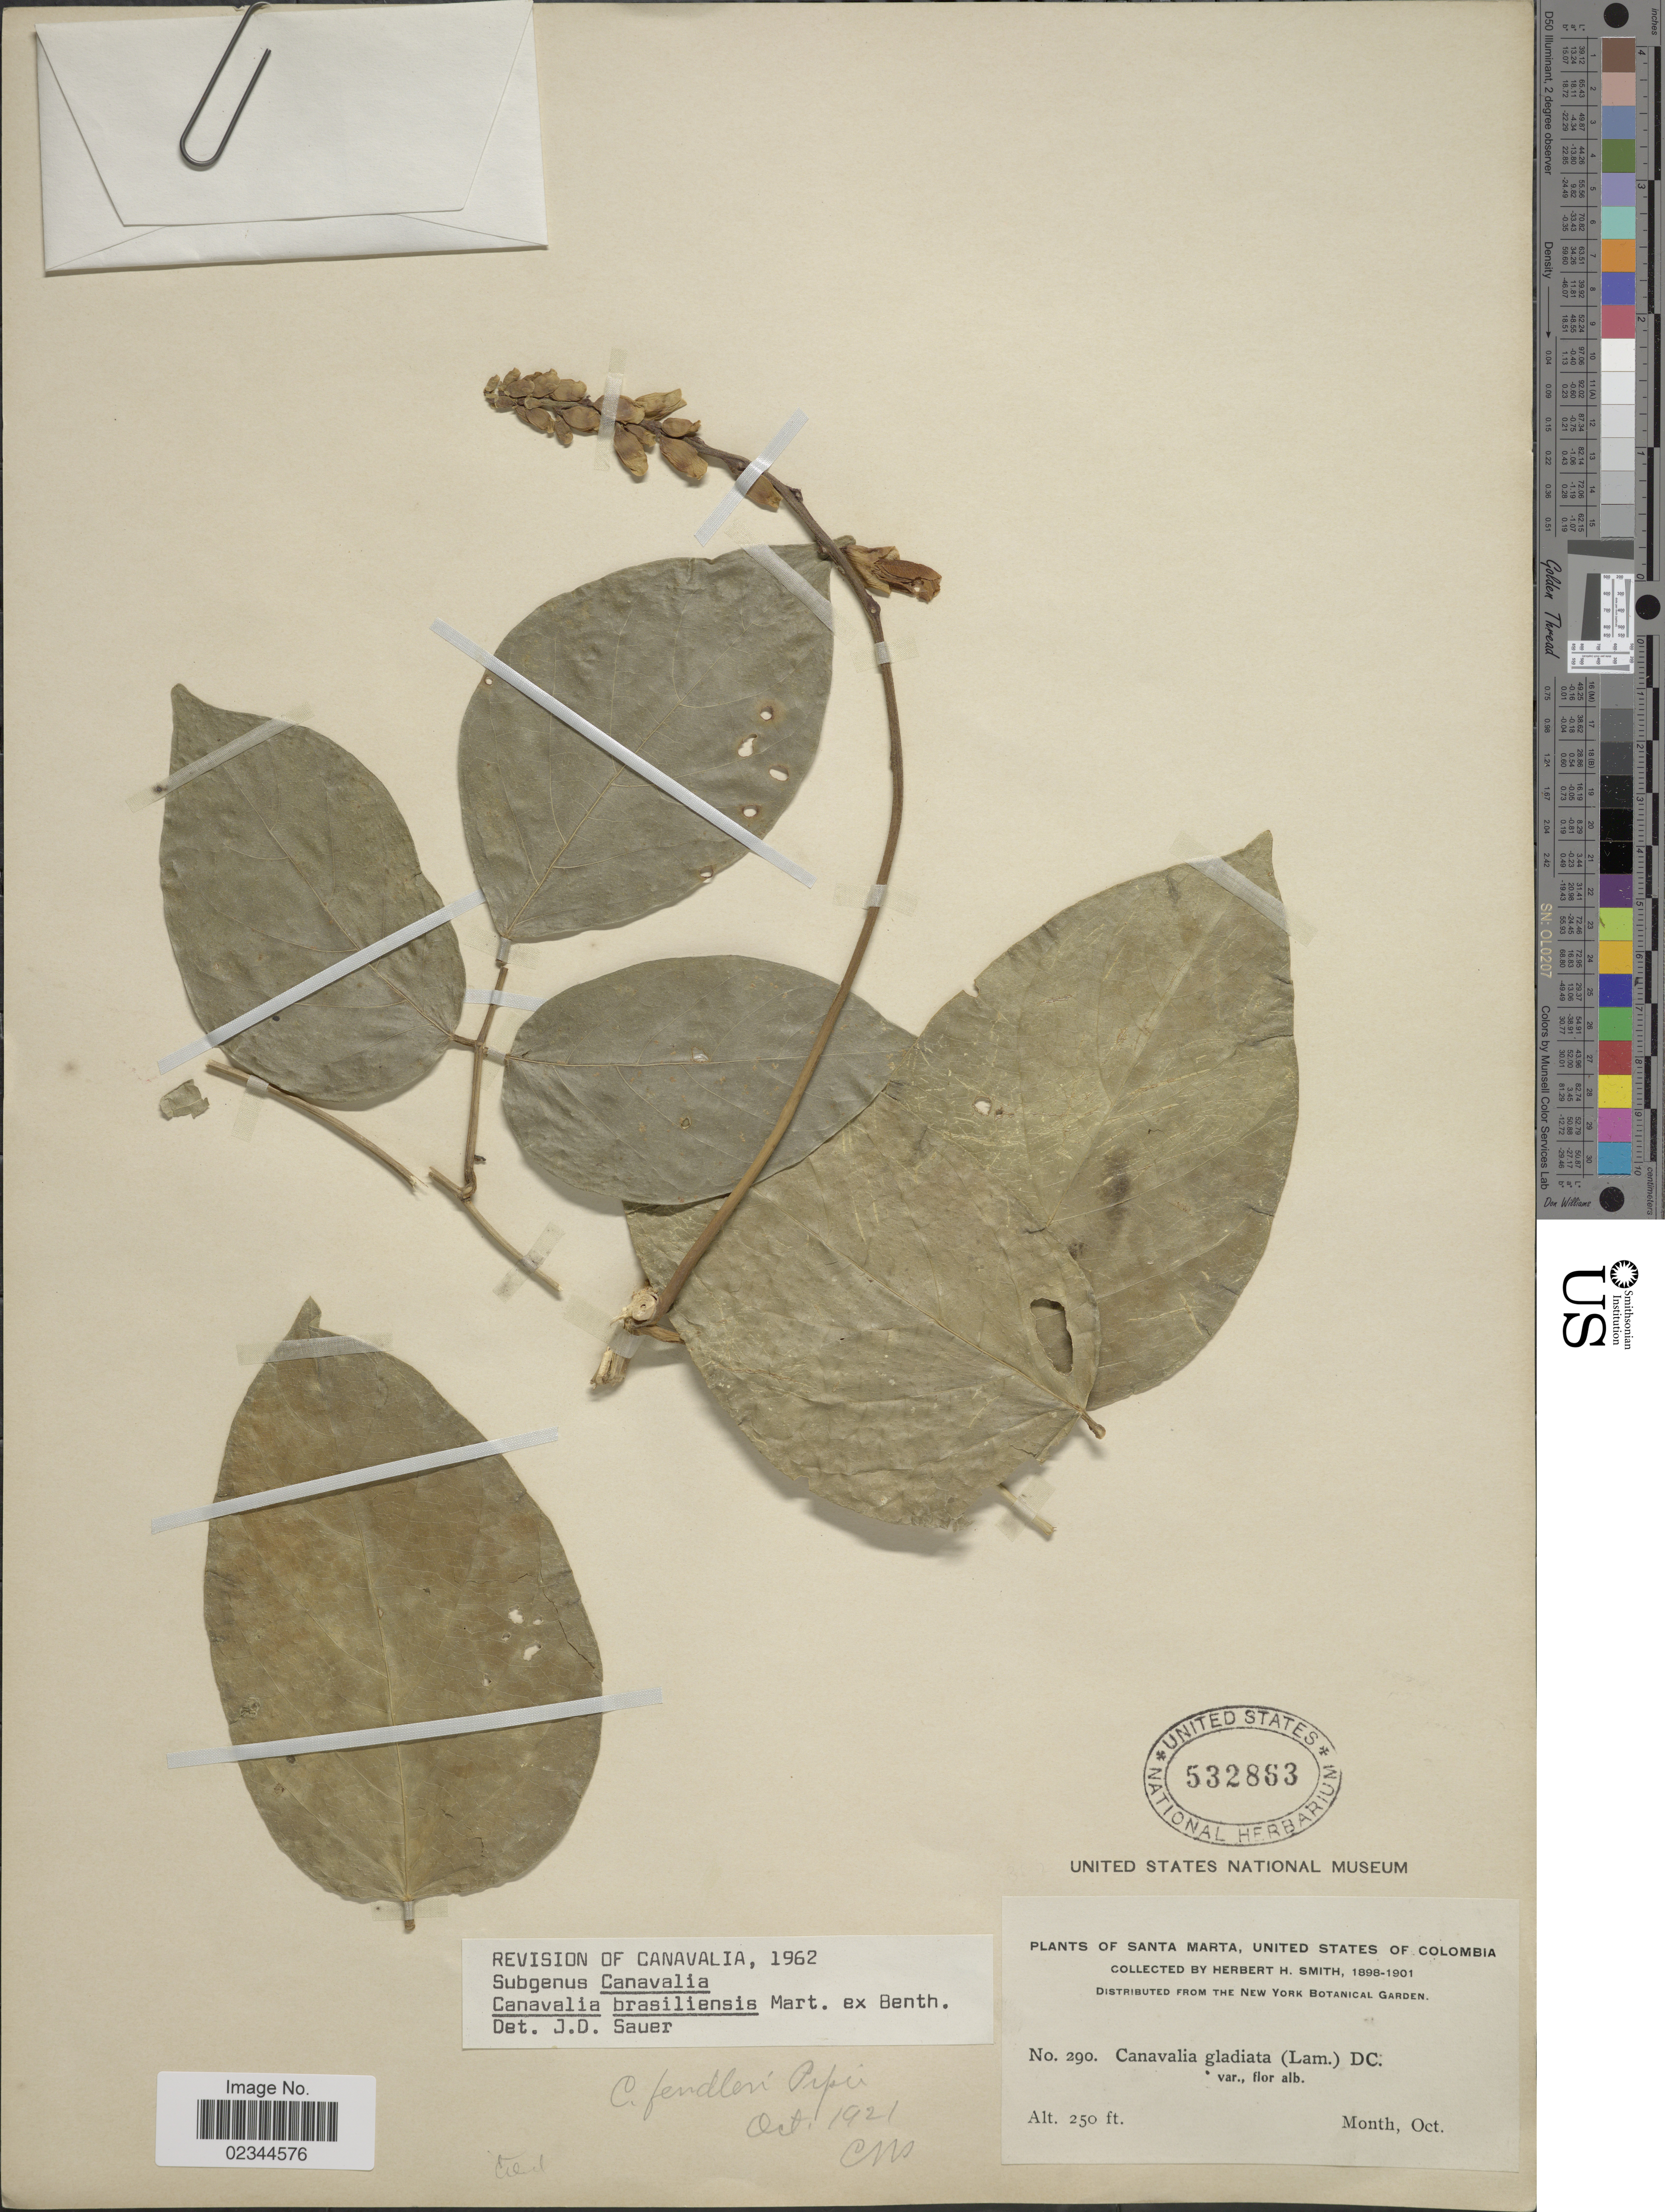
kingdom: Plantae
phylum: Tracheophyta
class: Magnoliopsida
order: Fabales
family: Fabaceae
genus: Canavalia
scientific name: Canavalia brasiliensis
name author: Mart. ex Benth.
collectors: Herbert H. Smith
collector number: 290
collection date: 1898-10/1901-10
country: Colombia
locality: Santa Marta, United States of Colombia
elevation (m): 76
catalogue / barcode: US 532863